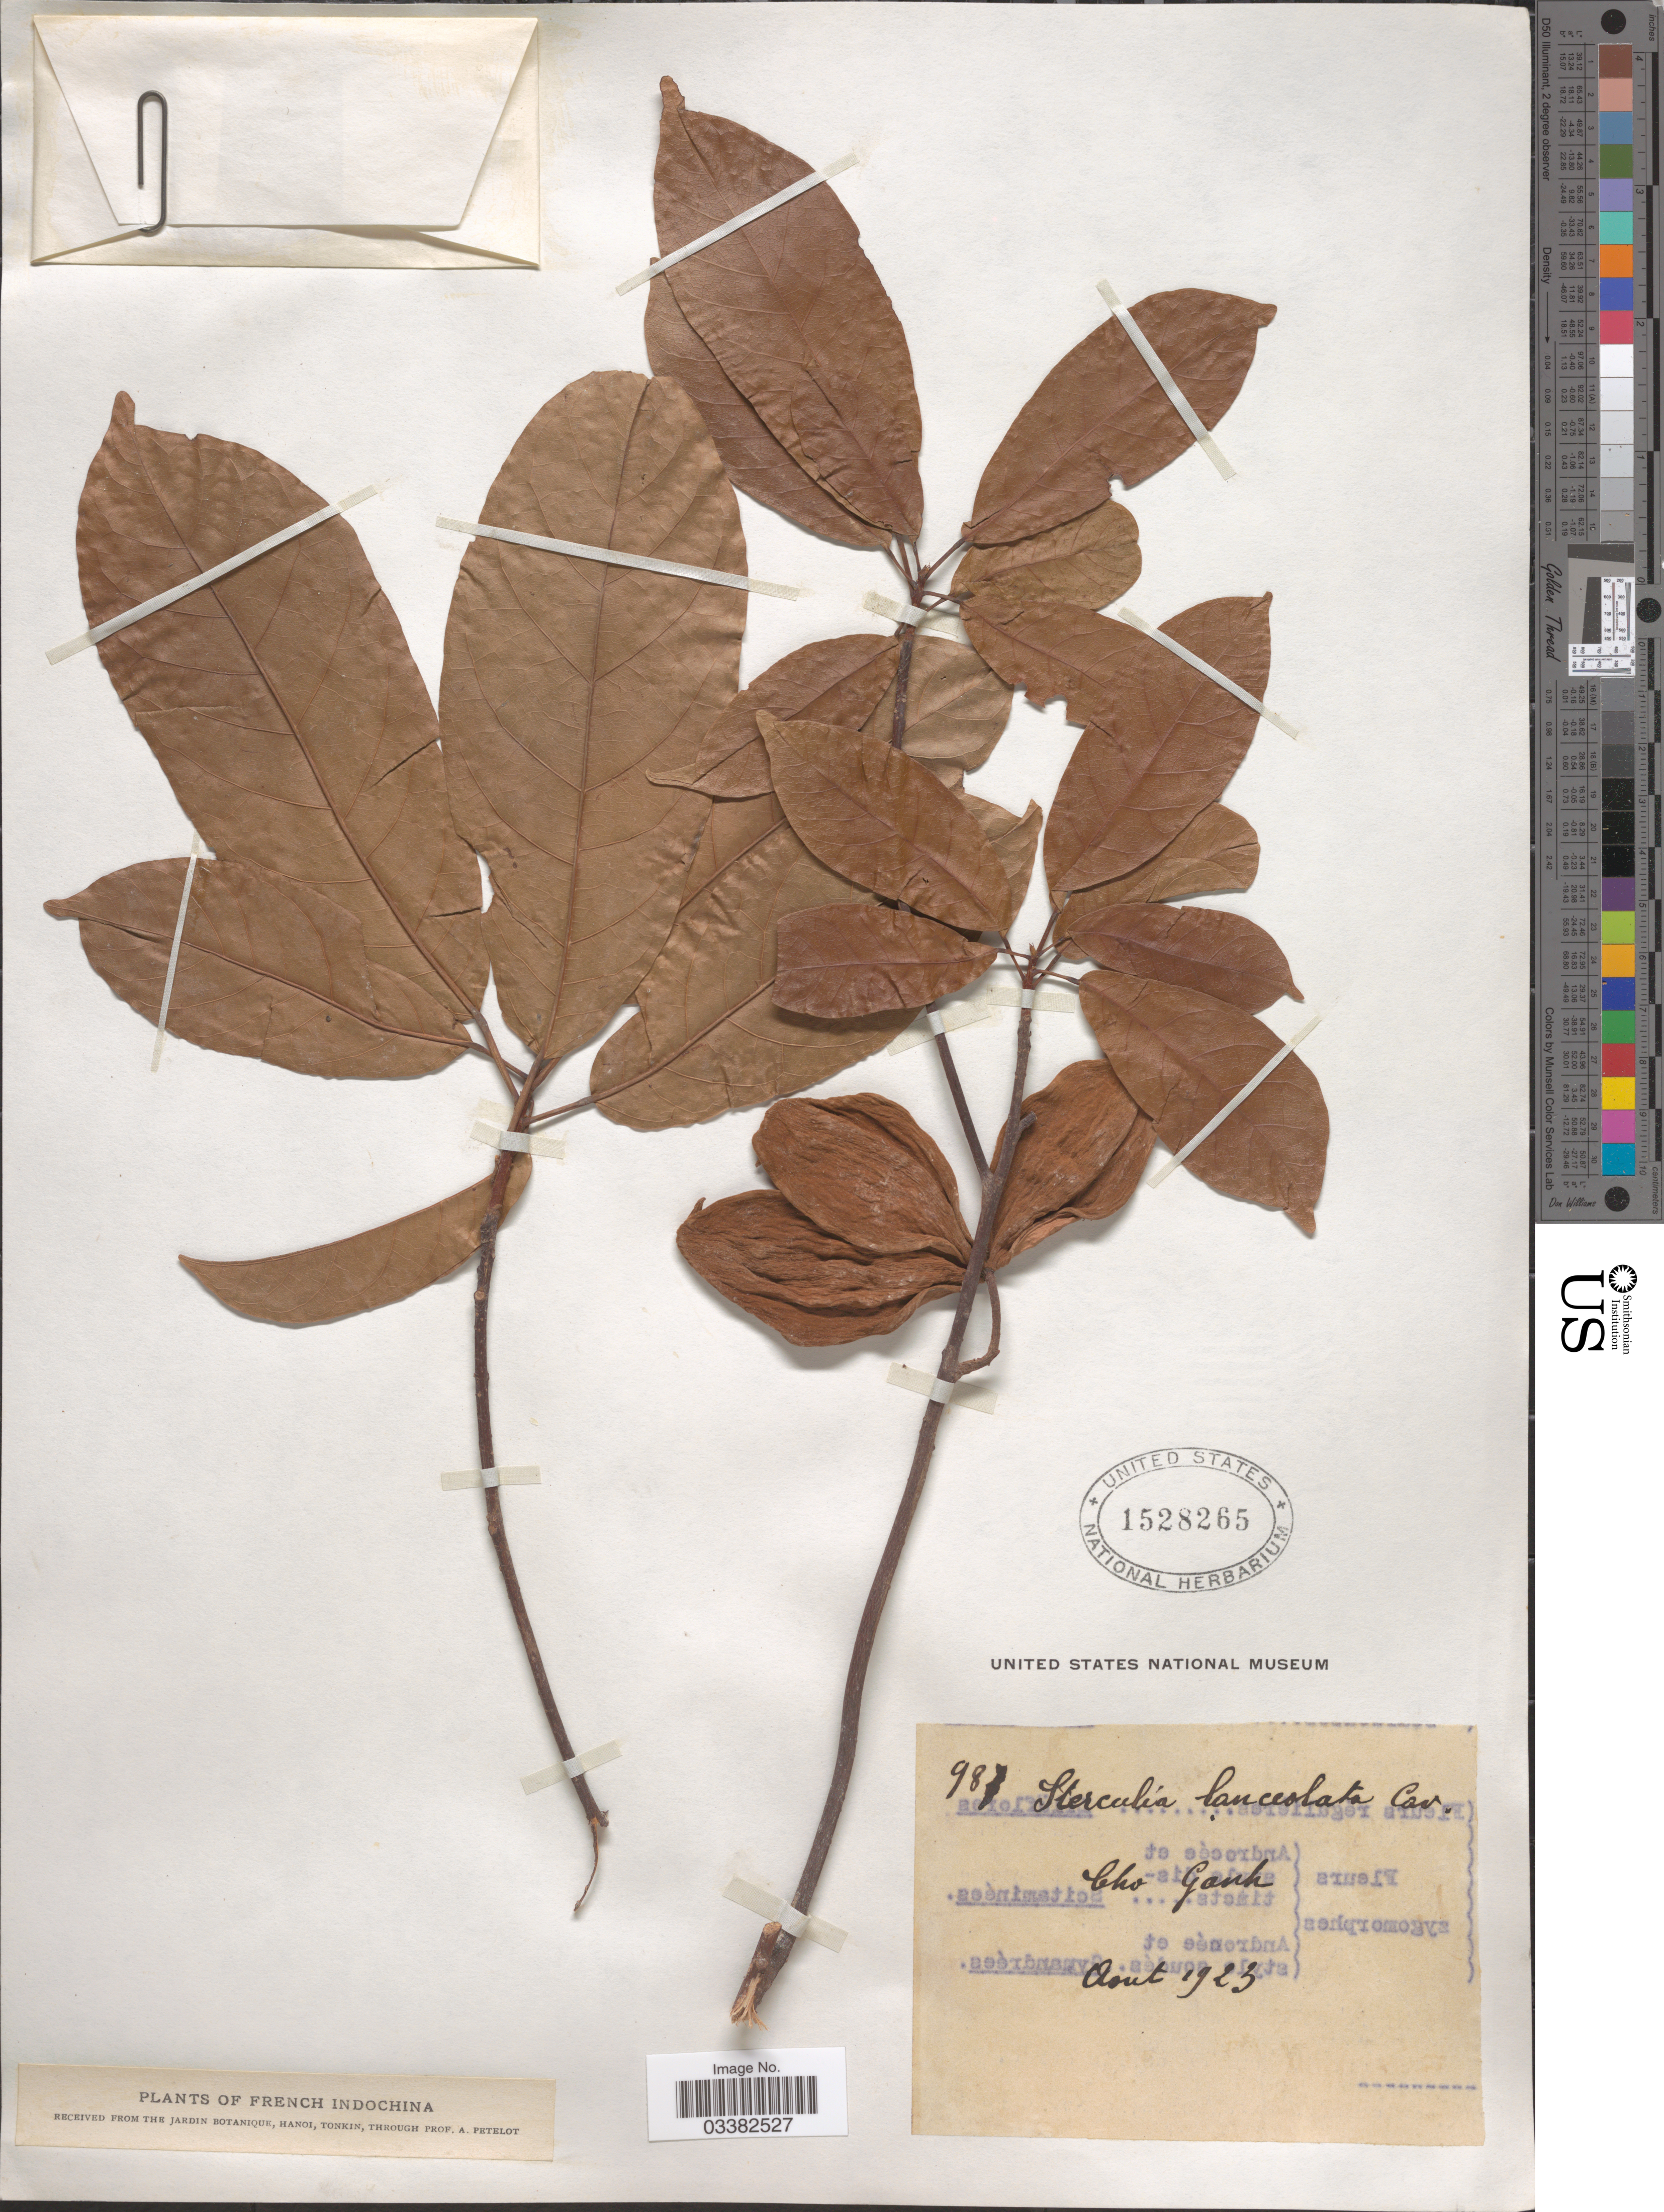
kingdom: Plantae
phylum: Tracheophyta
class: Magnoliopsida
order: Malvales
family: Malvaceae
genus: Sterculia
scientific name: Sterculia lanceolata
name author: Cav.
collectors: A. Petelot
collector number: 987*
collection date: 1923-08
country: Vietnam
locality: French Indochina. Cho Ganh.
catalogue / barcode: US 1528265